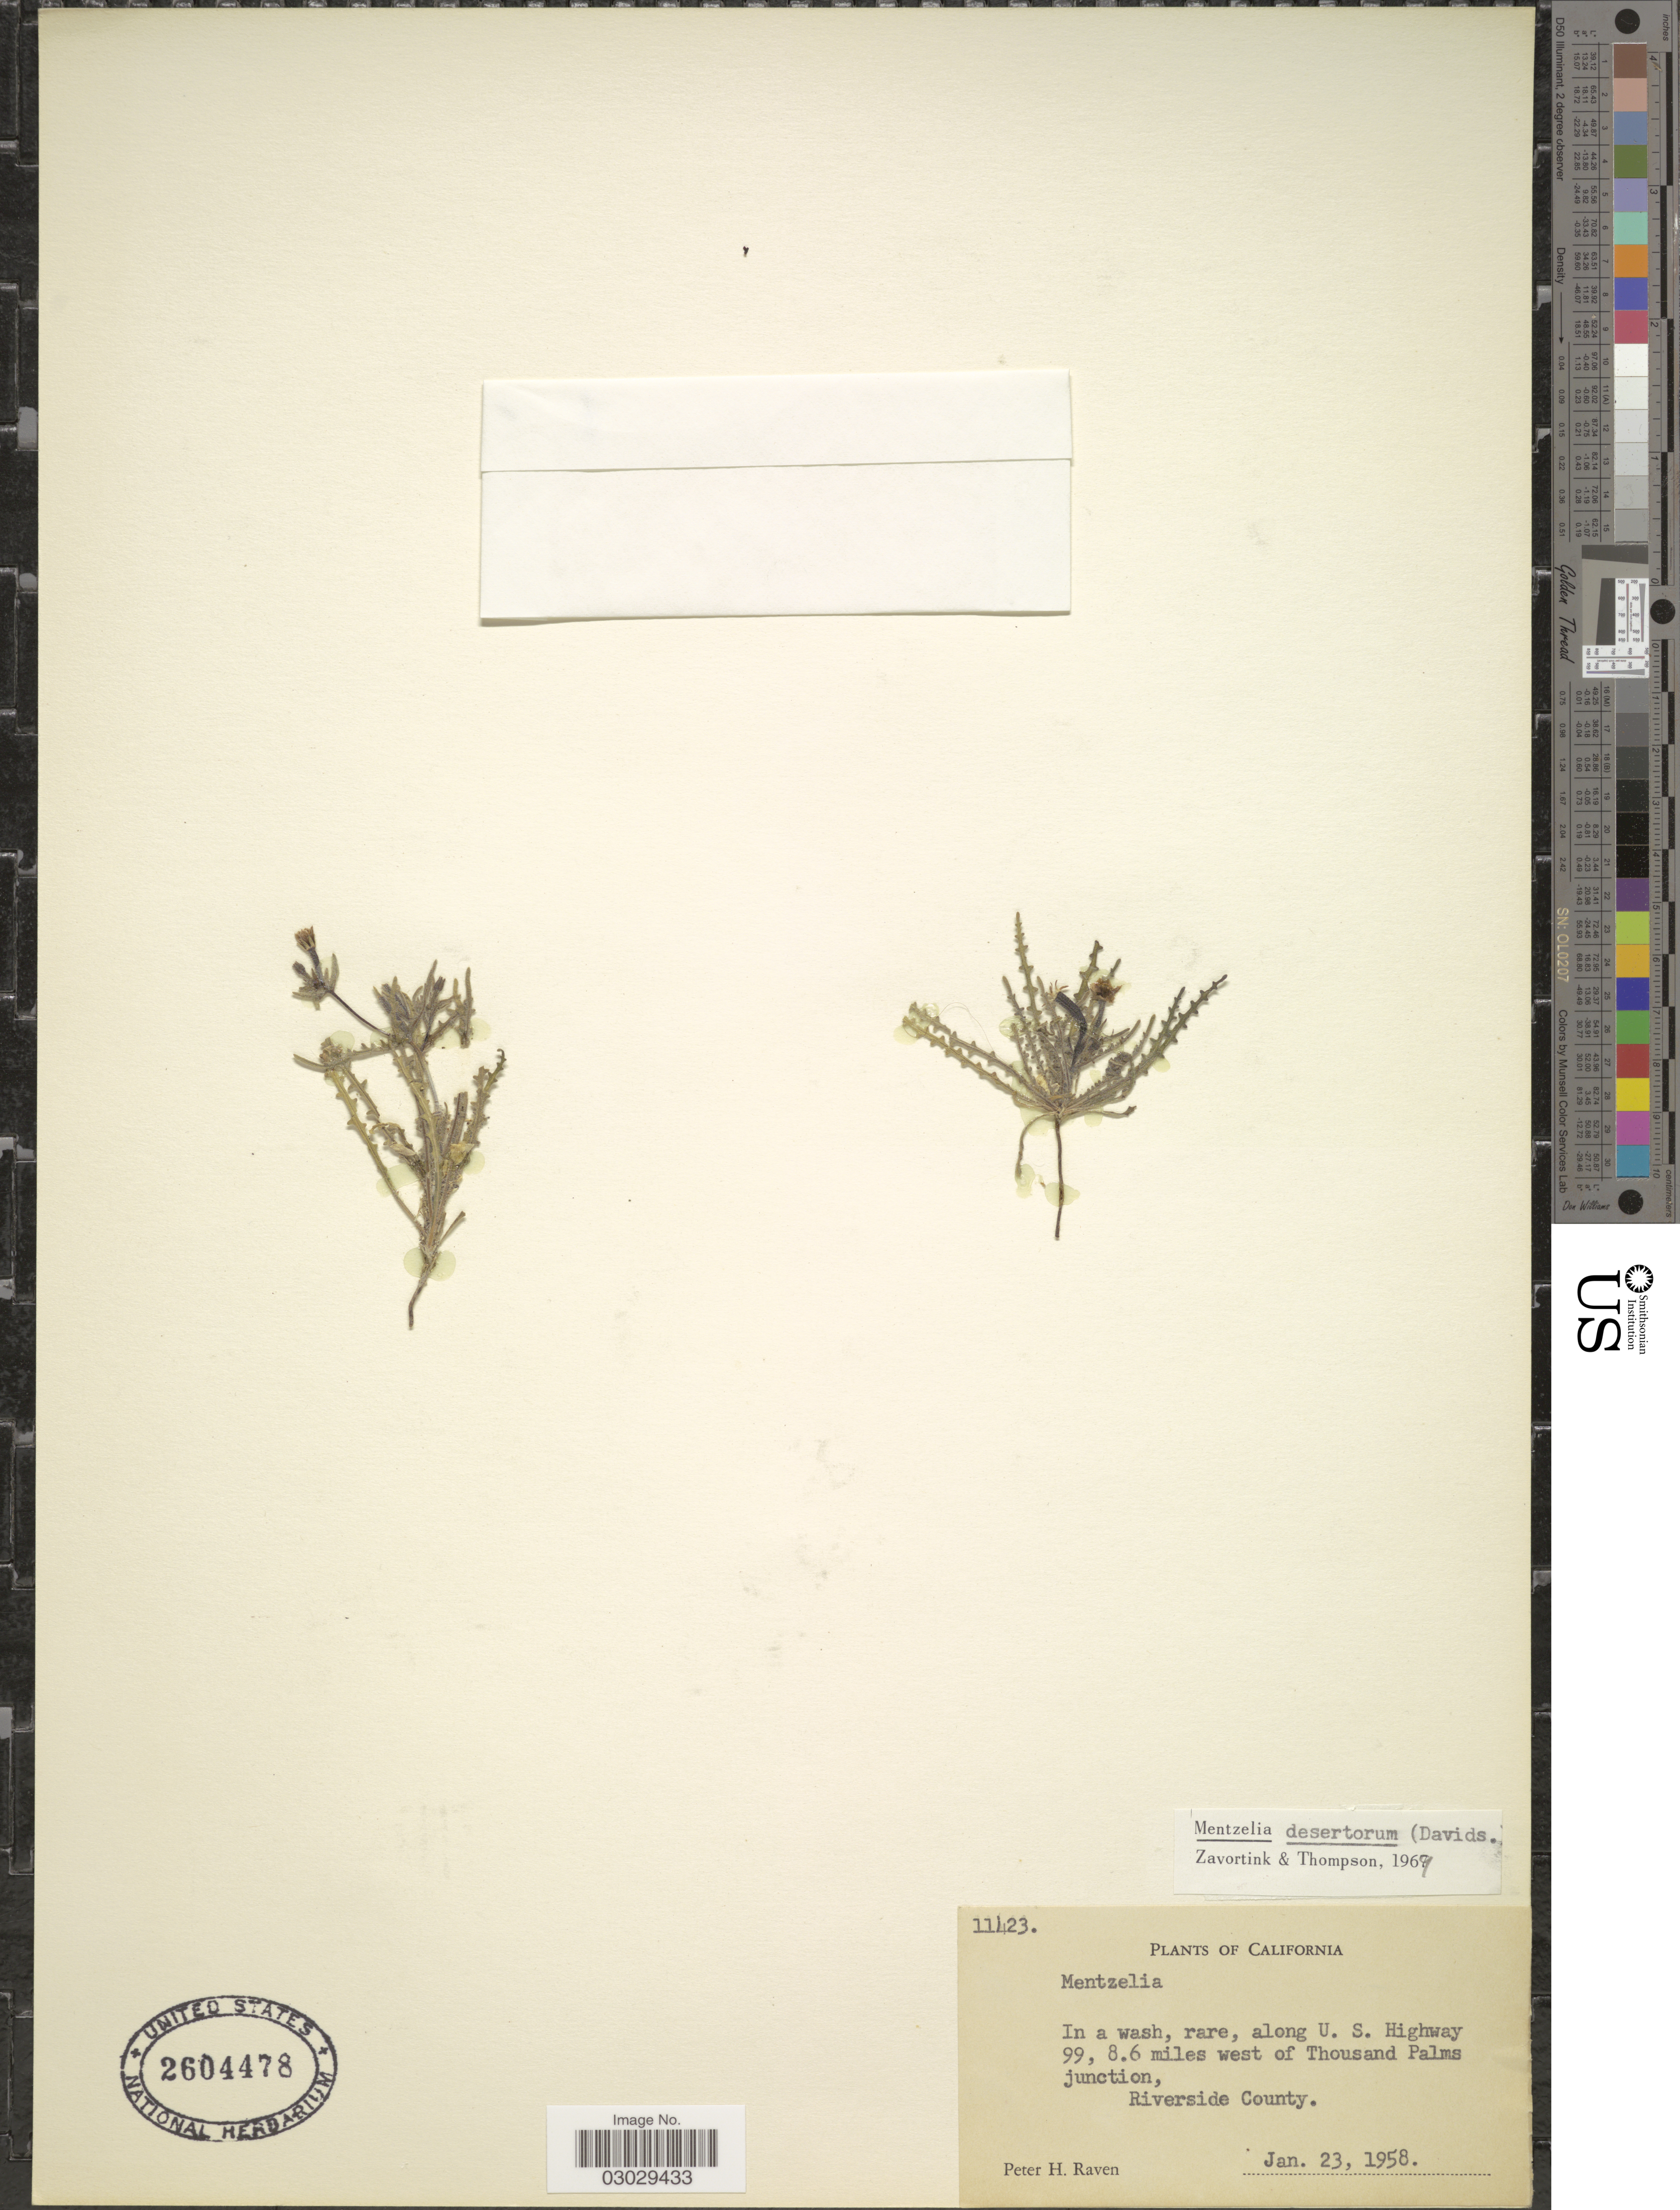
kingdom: Plantae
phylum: Tracheophyta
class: Magnoliopsida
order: Cornales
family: Loasaceae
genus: Mentzelia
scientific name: Mentzelia desertorum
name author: (Davidson) H.J. Thomps. & J.F. Macbr.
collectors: P. Raven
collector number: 11423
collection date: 1958-01-23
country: United States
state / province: California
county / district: Riverside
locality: In a wash, rare, along U. S. Highway 99, 8.6 miles west of Thousand Palms Junction, Riverside County.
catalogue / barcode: US 2604478